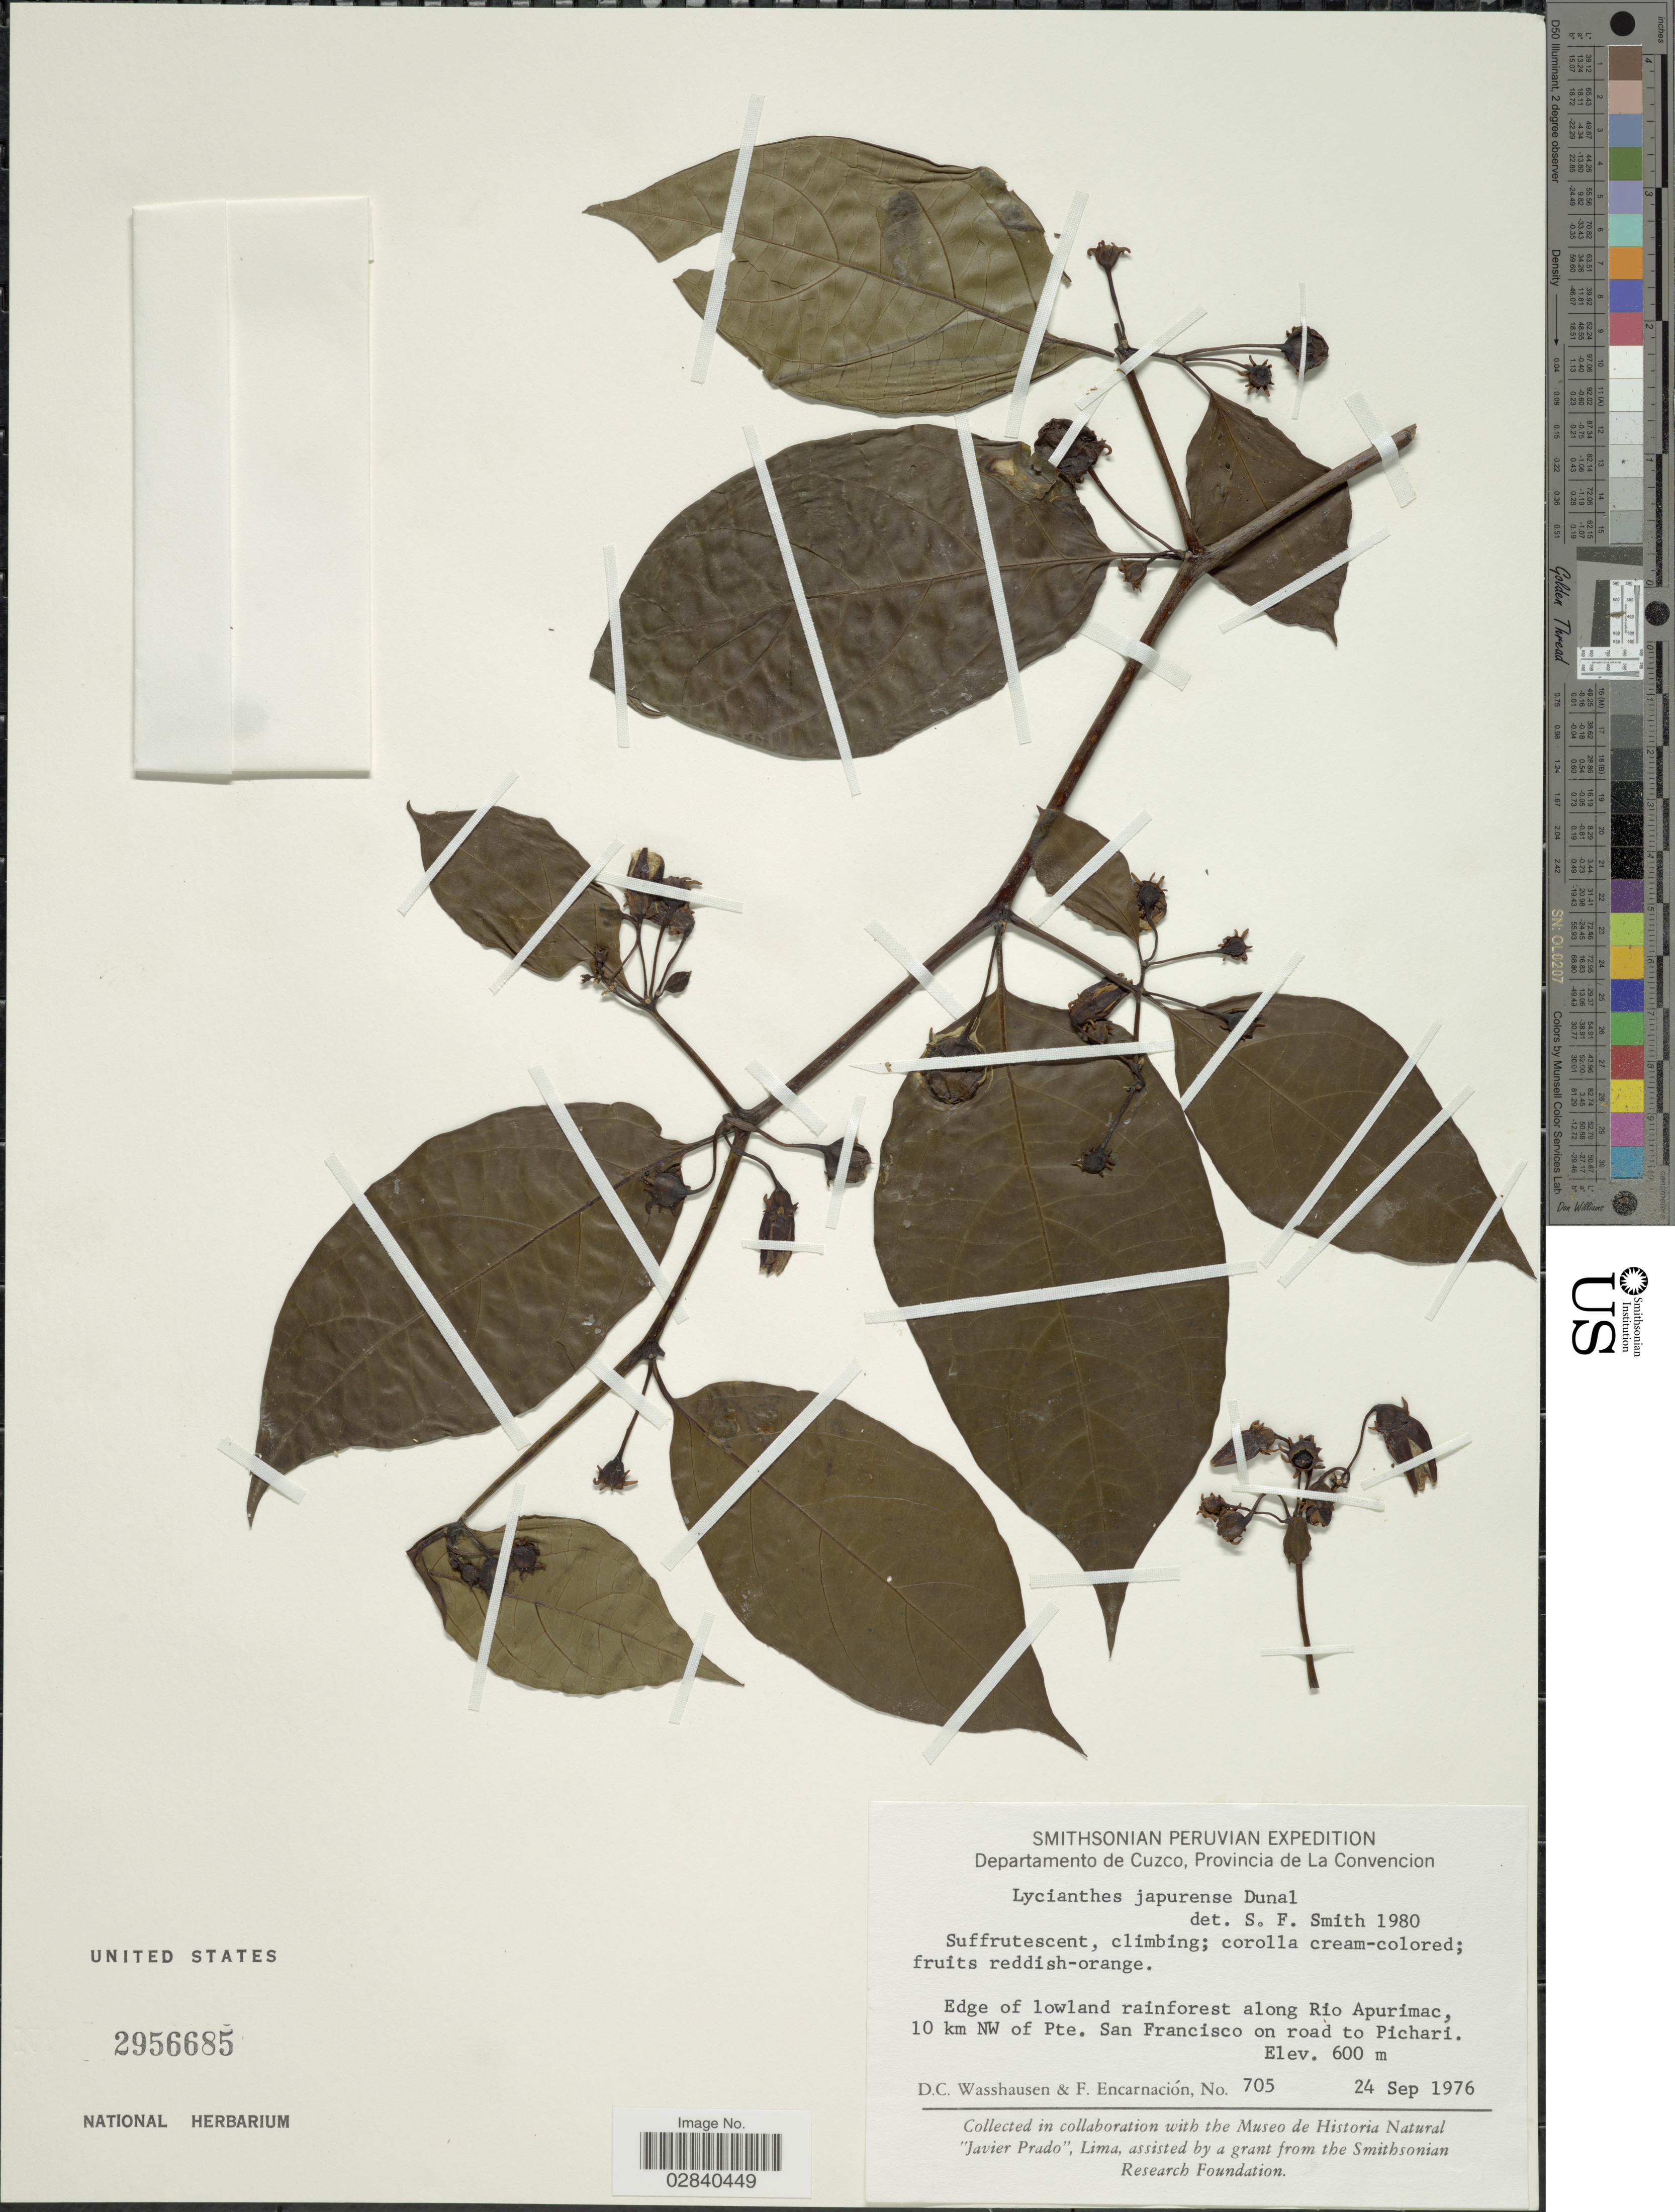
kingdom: Plantae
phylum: Tracheophyta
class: Magnoliopsida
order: Solanales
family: Solanaceae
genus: Lycianthes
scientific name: Lycianthes pauciflora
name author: (Vahl) Bitter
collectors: D. C. Wasshausen & F. Encarnación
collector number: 705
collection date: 1976-09-24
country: Peru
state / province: Cusco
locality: Departamento de Cuzco, Provincia de la Convencion, Edge of Lowland rainforest along Río Apurimac, 10 km NW of Pte. San Francisco on road to Pichari.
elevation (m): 600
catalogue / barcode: US 2956685